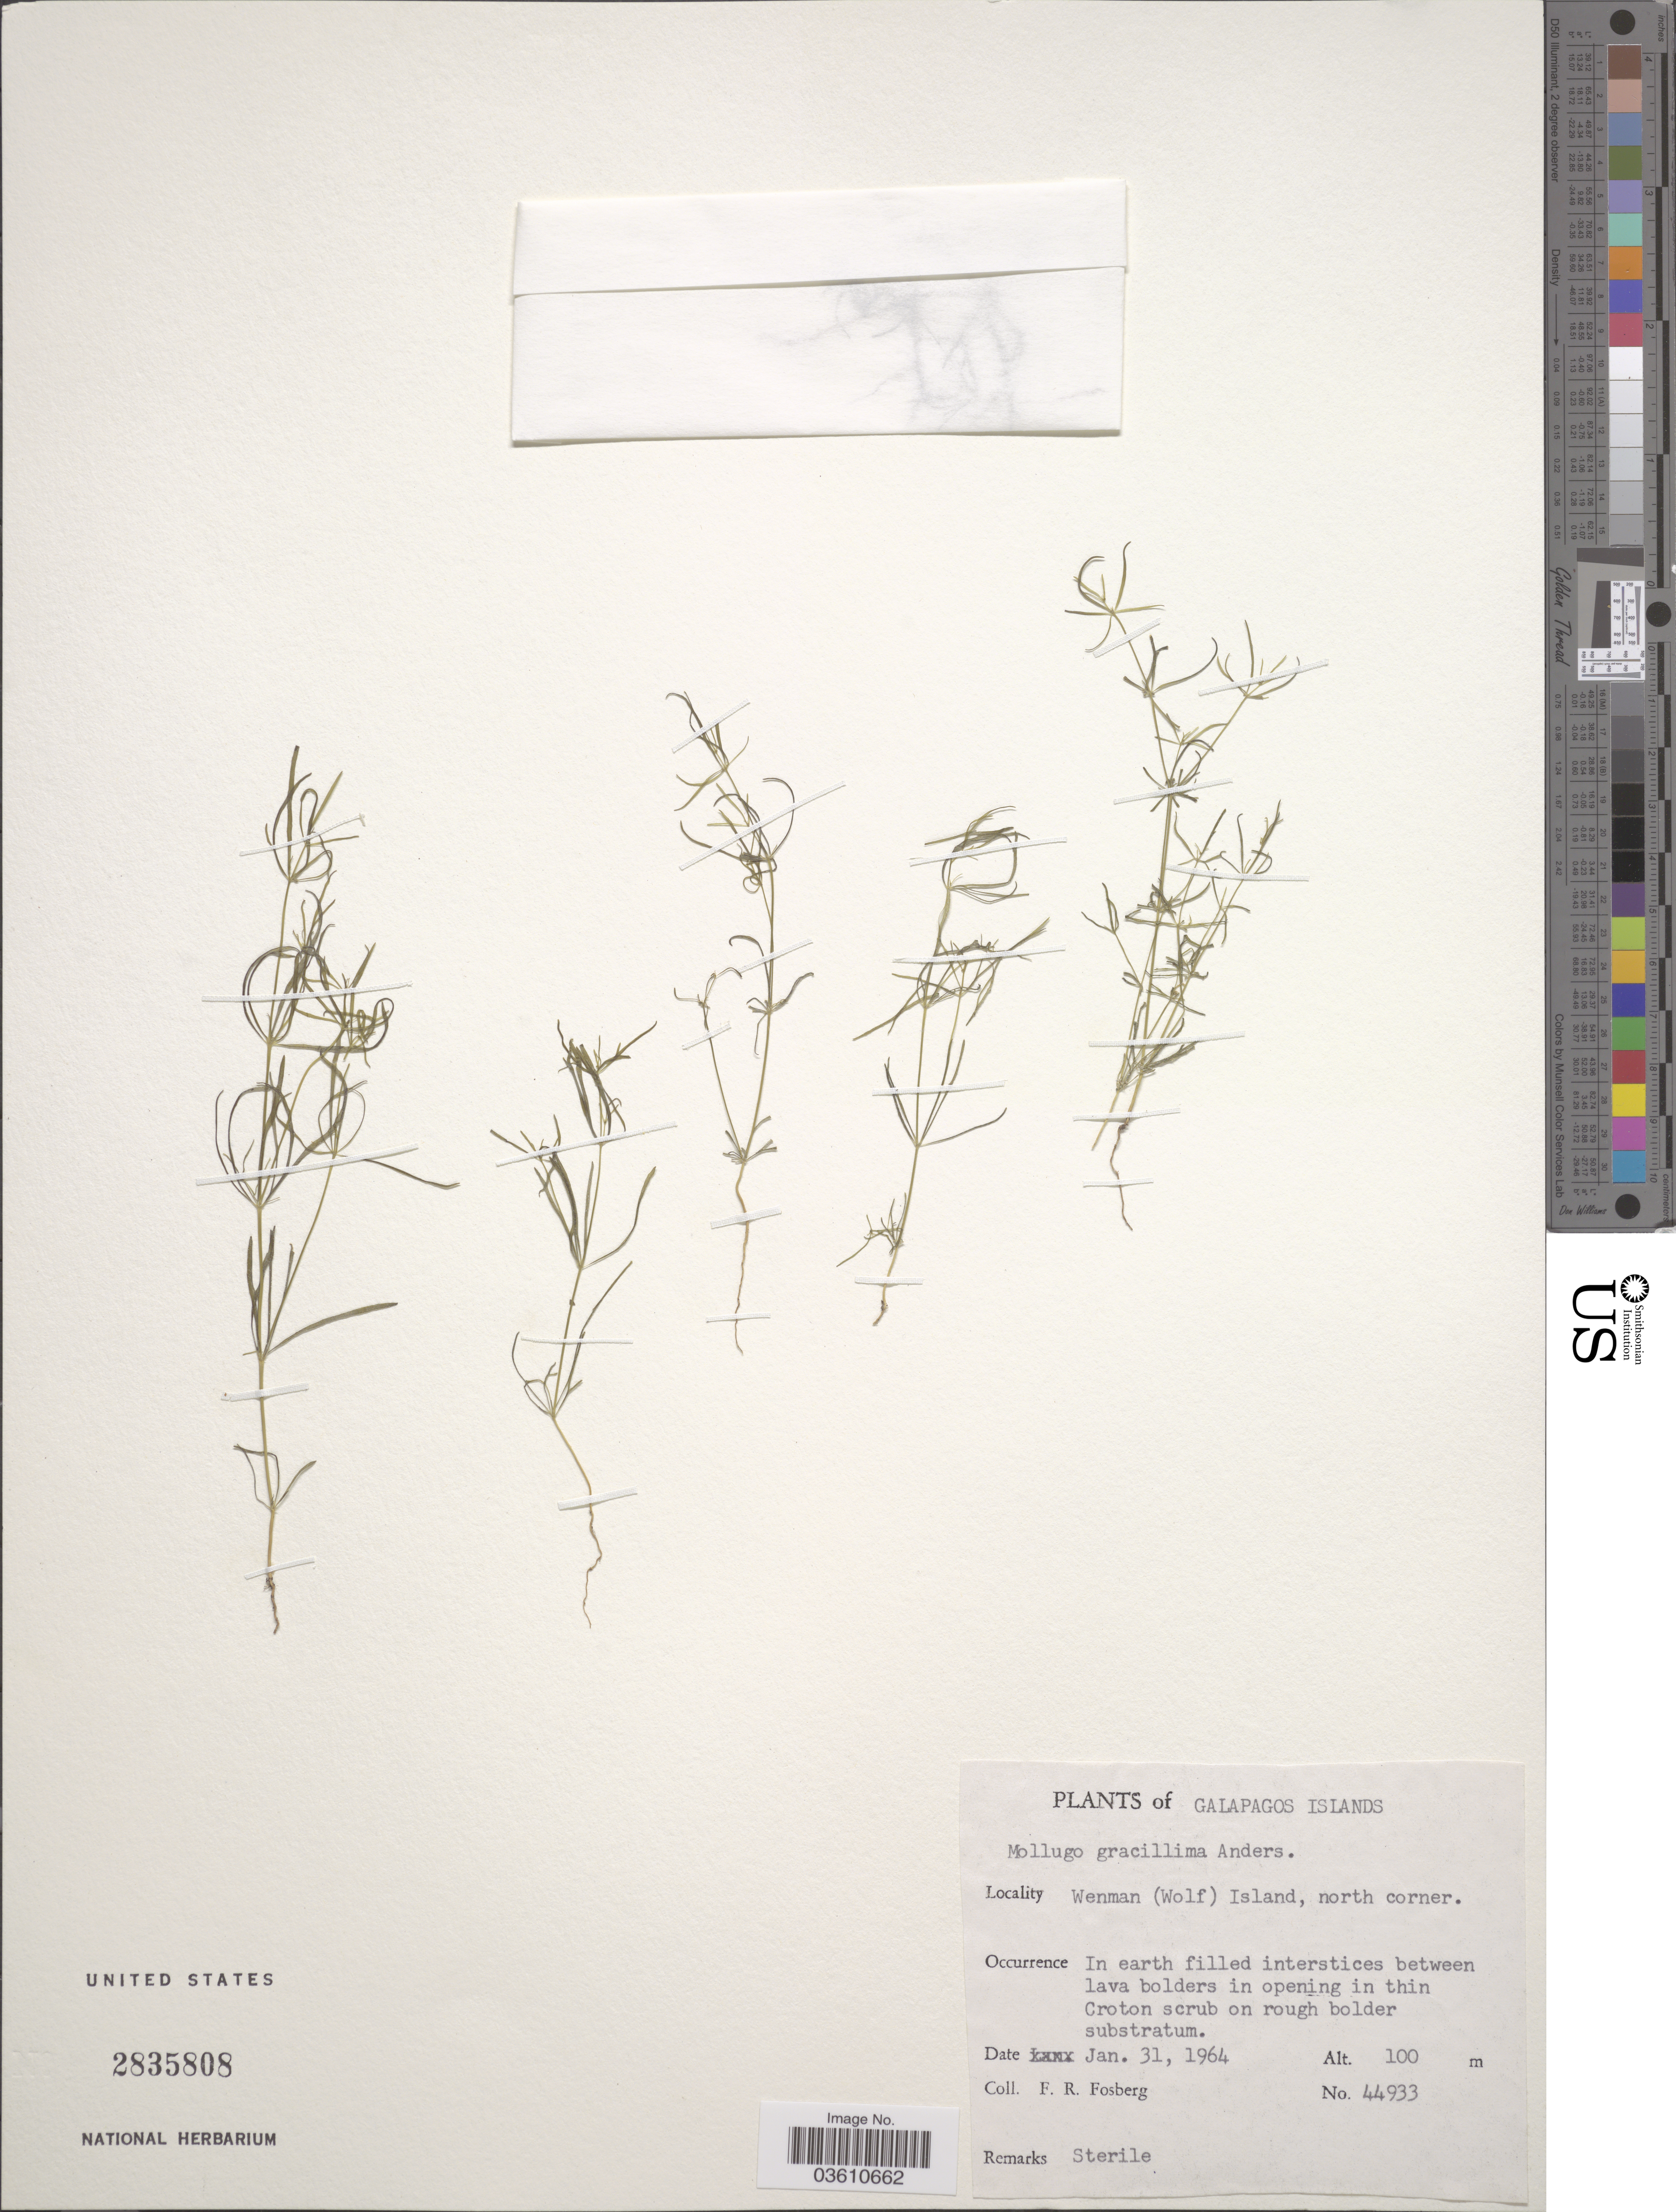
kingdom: Plantae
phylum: Tracheophyta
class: Magnoliopsida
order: Caryophyllales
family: Molluginaceae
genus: Mollugo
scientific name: Mollugo flavescens subsp. gracillima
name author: (Andersson) Eliasson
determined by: Strong, Mark T., (BOT), Smithsonian Institution - National Museum of Natural History (UNITED STATES)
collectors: F. R. Fosberg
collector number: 44933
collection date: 1964-01-31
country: Ecuador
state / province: Colón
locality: Galapagos Islands. Wenman (Wolf) Island, north corner.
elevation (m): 100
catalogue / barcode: US 2835808